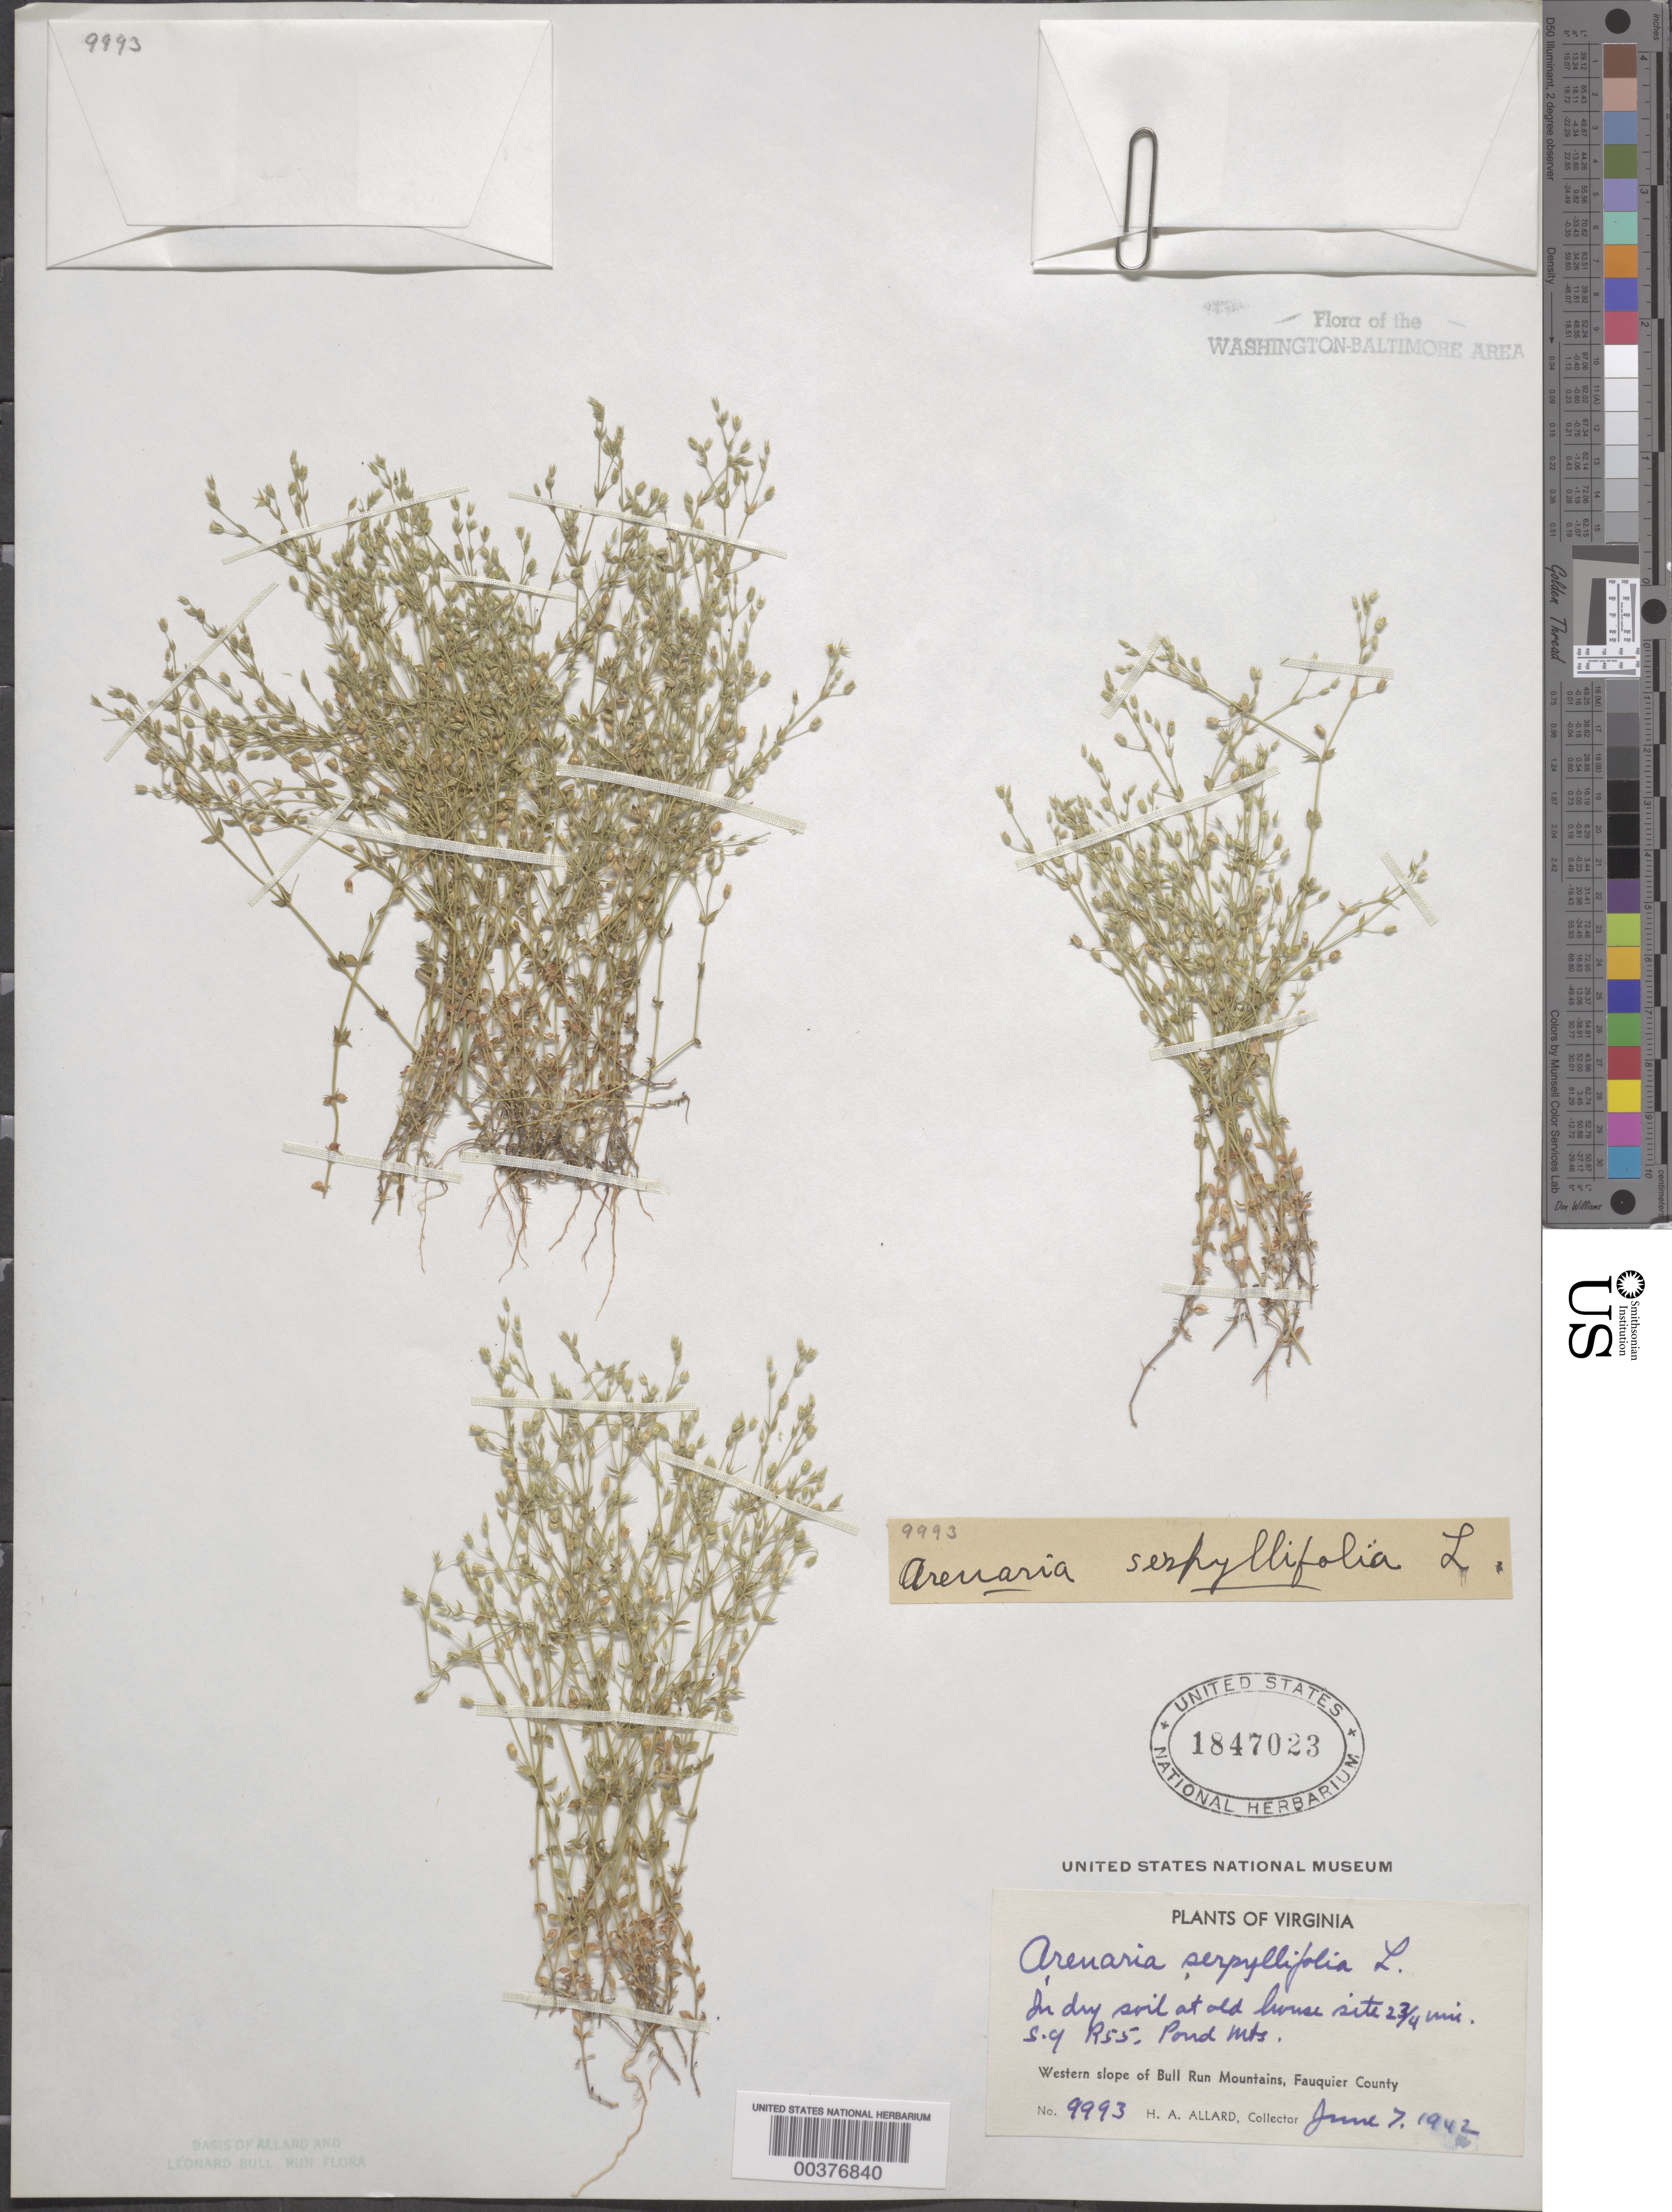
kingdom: Plantae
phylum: Tracheophyta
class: Magnoliopsida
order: Caryophyllales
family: Caryophyllaceae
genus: Arenaria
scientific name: Arenaria serpyllifolia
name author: L.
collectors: H. A. Allard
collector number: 9993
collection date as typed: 07 Jun 1942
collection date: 1942-06-07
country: United States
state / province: Virginia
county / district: Fauquier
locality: South of Route 55, Pond Mountains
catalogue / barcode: US 1847023